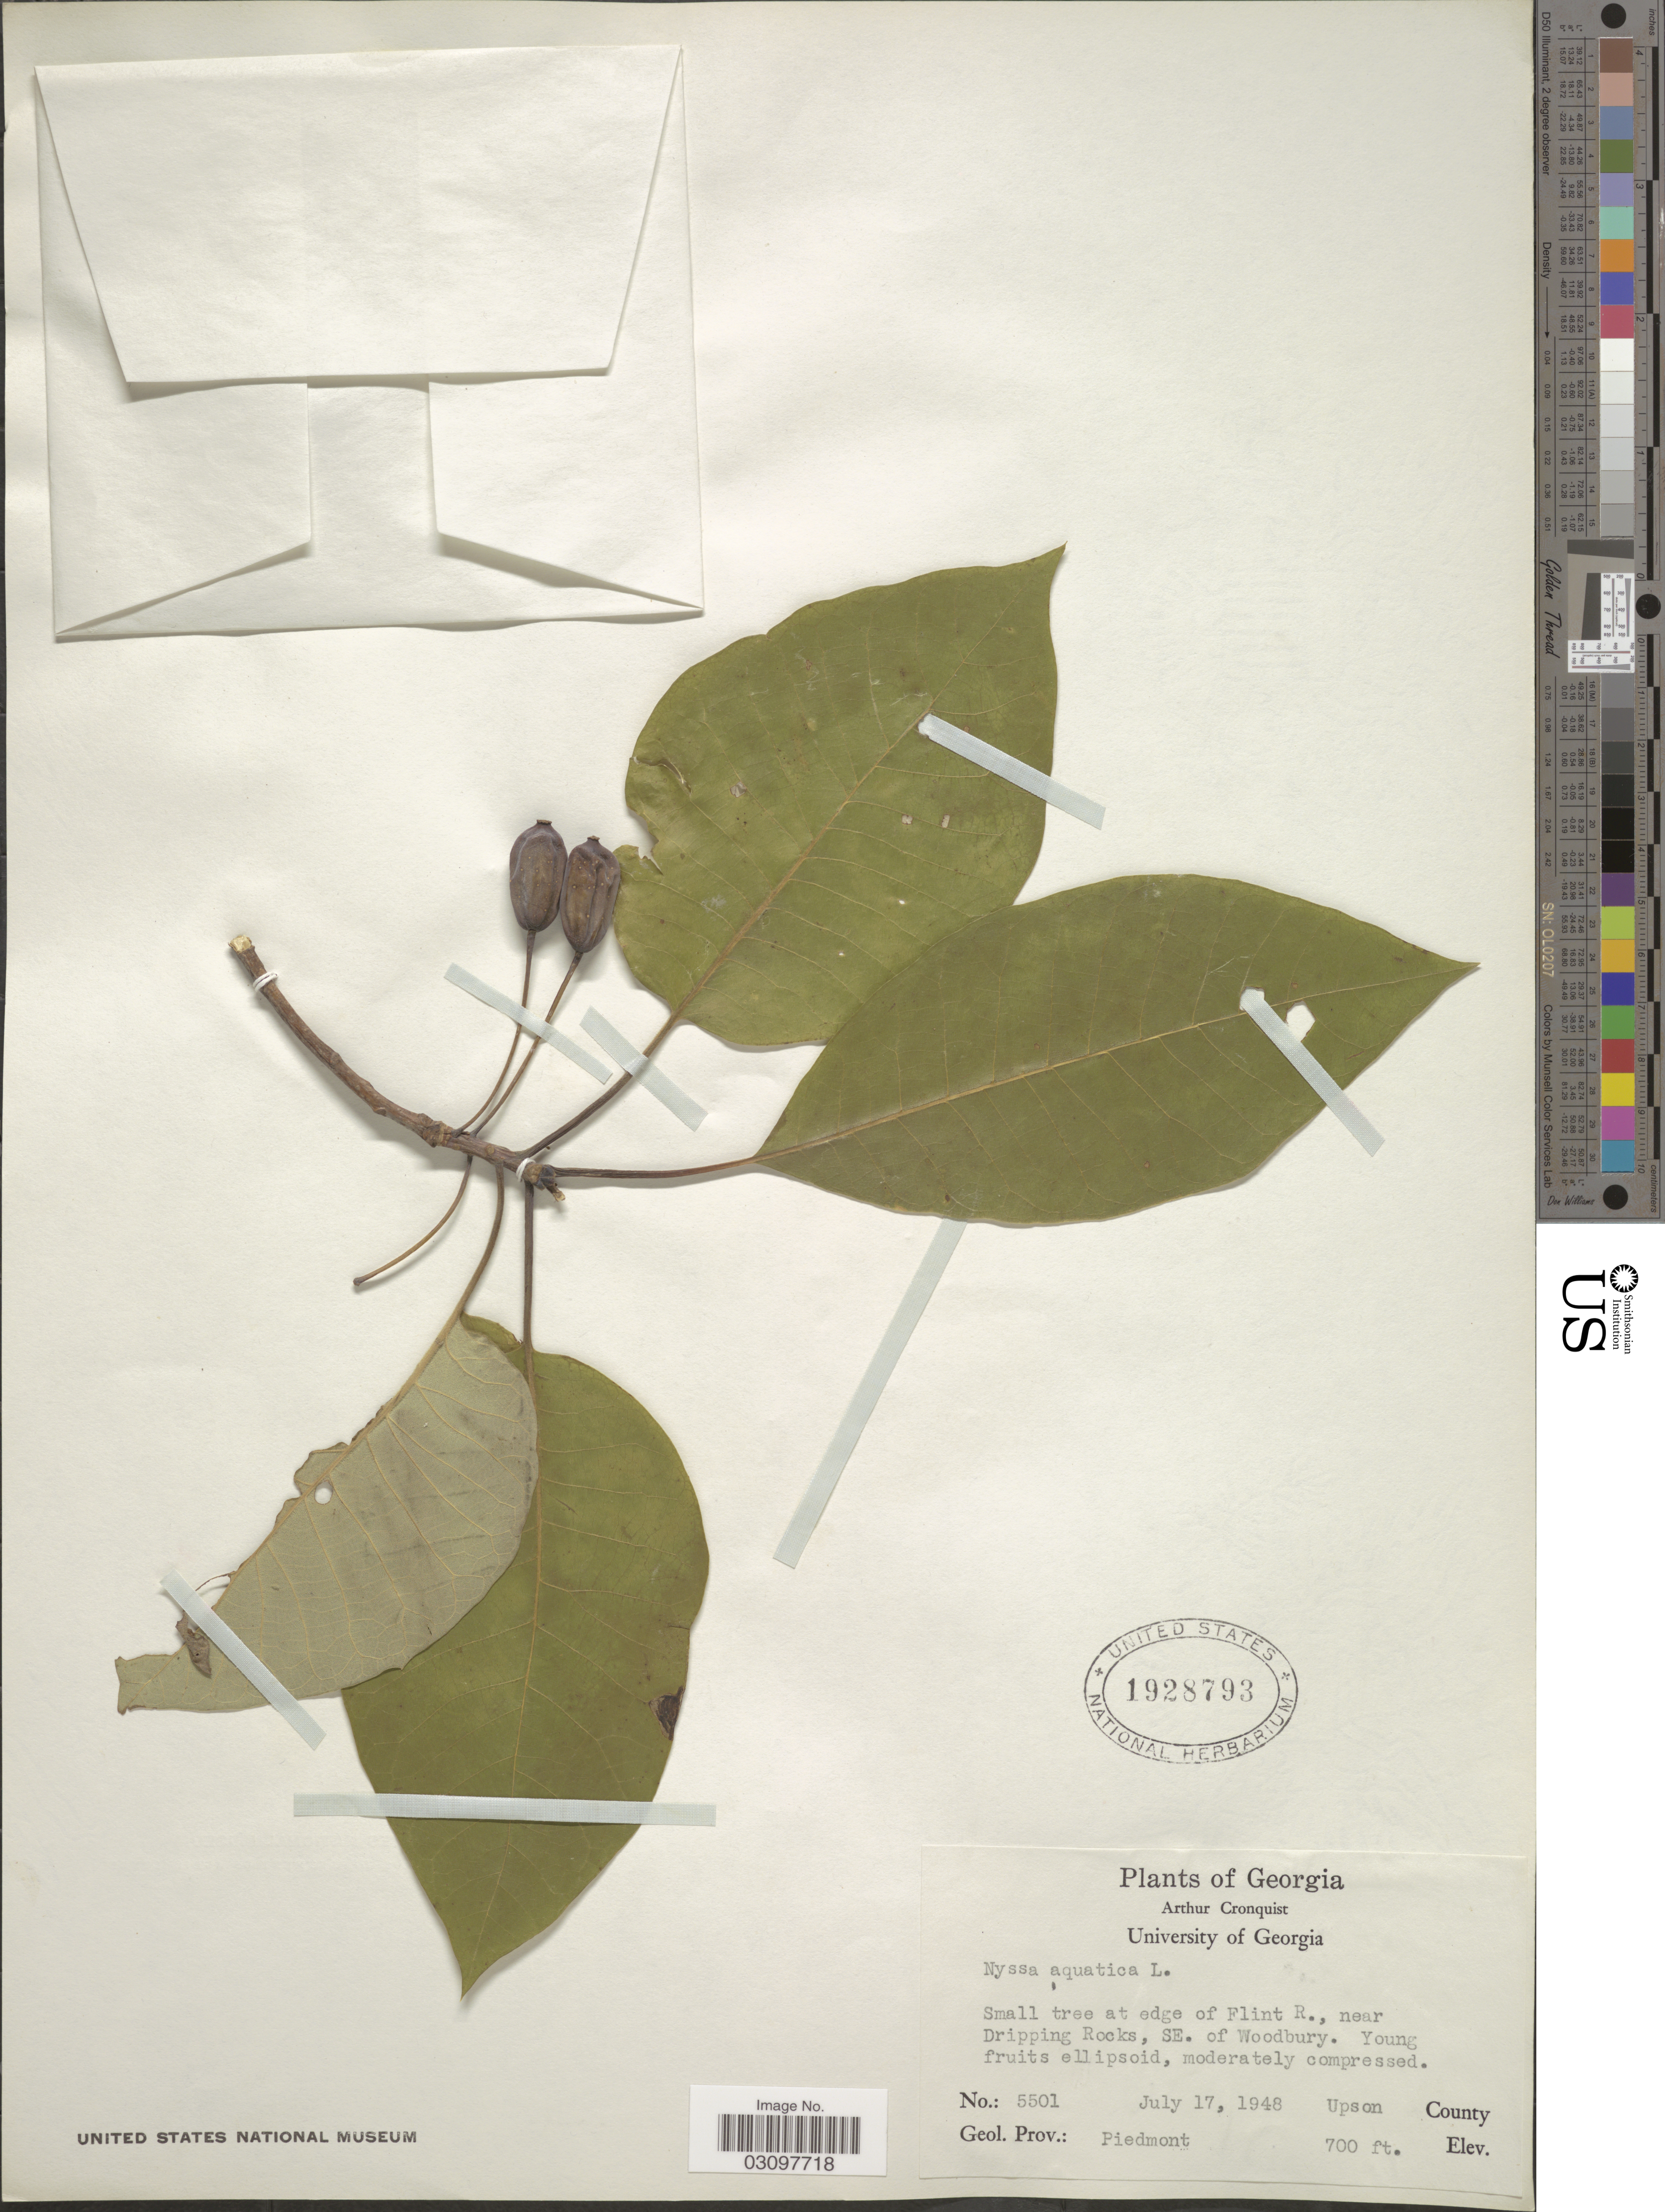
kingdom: Plantae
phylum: Tracheophyta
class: Magnoliopsida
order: Cornales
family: Nyssaceae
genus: Nyssa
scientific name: Nyssa aquatica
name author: L.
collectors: A. J. Cronquist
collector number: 5501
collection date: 1948-07-17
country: United States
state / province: Georgia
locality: At edge of Flint R., near Dripping Rocks, SE. of Woodbury. Upson County.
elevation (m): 213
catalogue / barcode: US 1928793